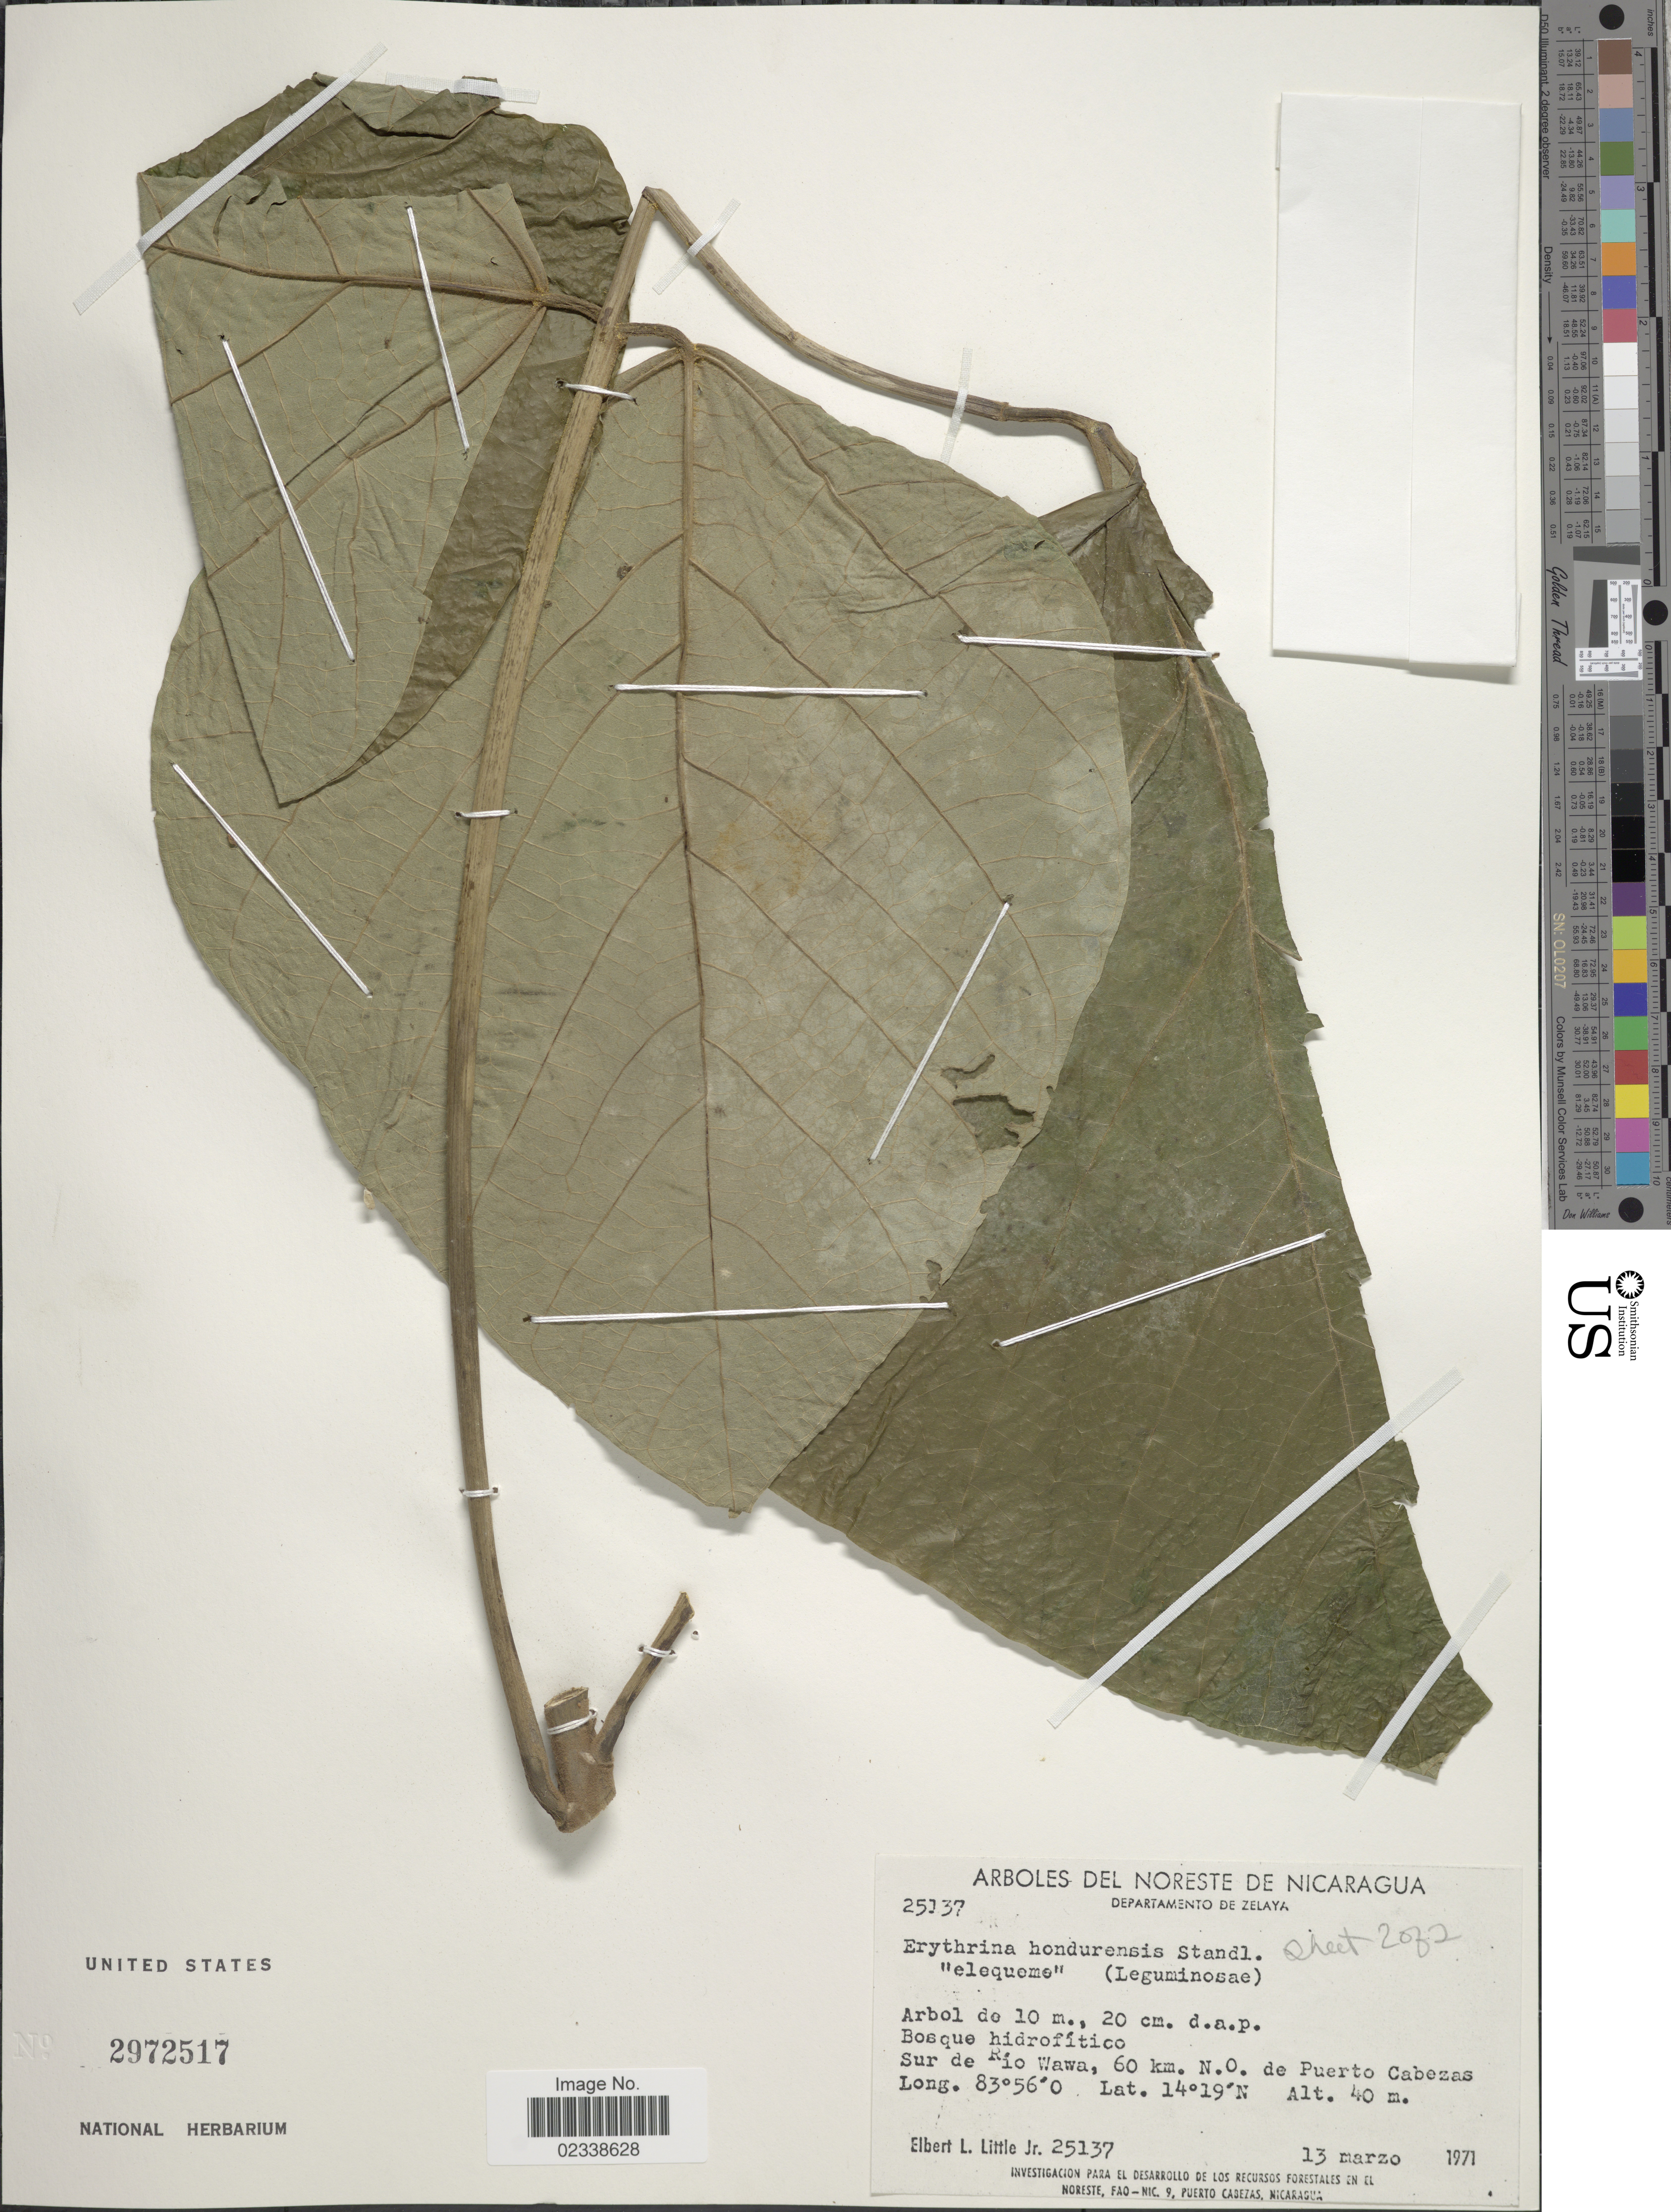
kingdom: Plantae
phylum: Tracheophyta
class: Magnoliopsida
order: Fabales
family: Fabaceae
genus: Erythrina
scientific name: Erythrina hondurensis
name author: Standl.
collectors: E. L. Little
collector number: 25137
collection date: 1971-03-13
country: Nicaragua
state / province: Atlantico Norte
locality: Arboles, del Noreste de Nicaragua, Departamento de Zelaya, Sur de Rio Wawa, 60 km. N.O. de Puerto Cabezas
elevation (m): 40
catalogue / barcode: US 2972517